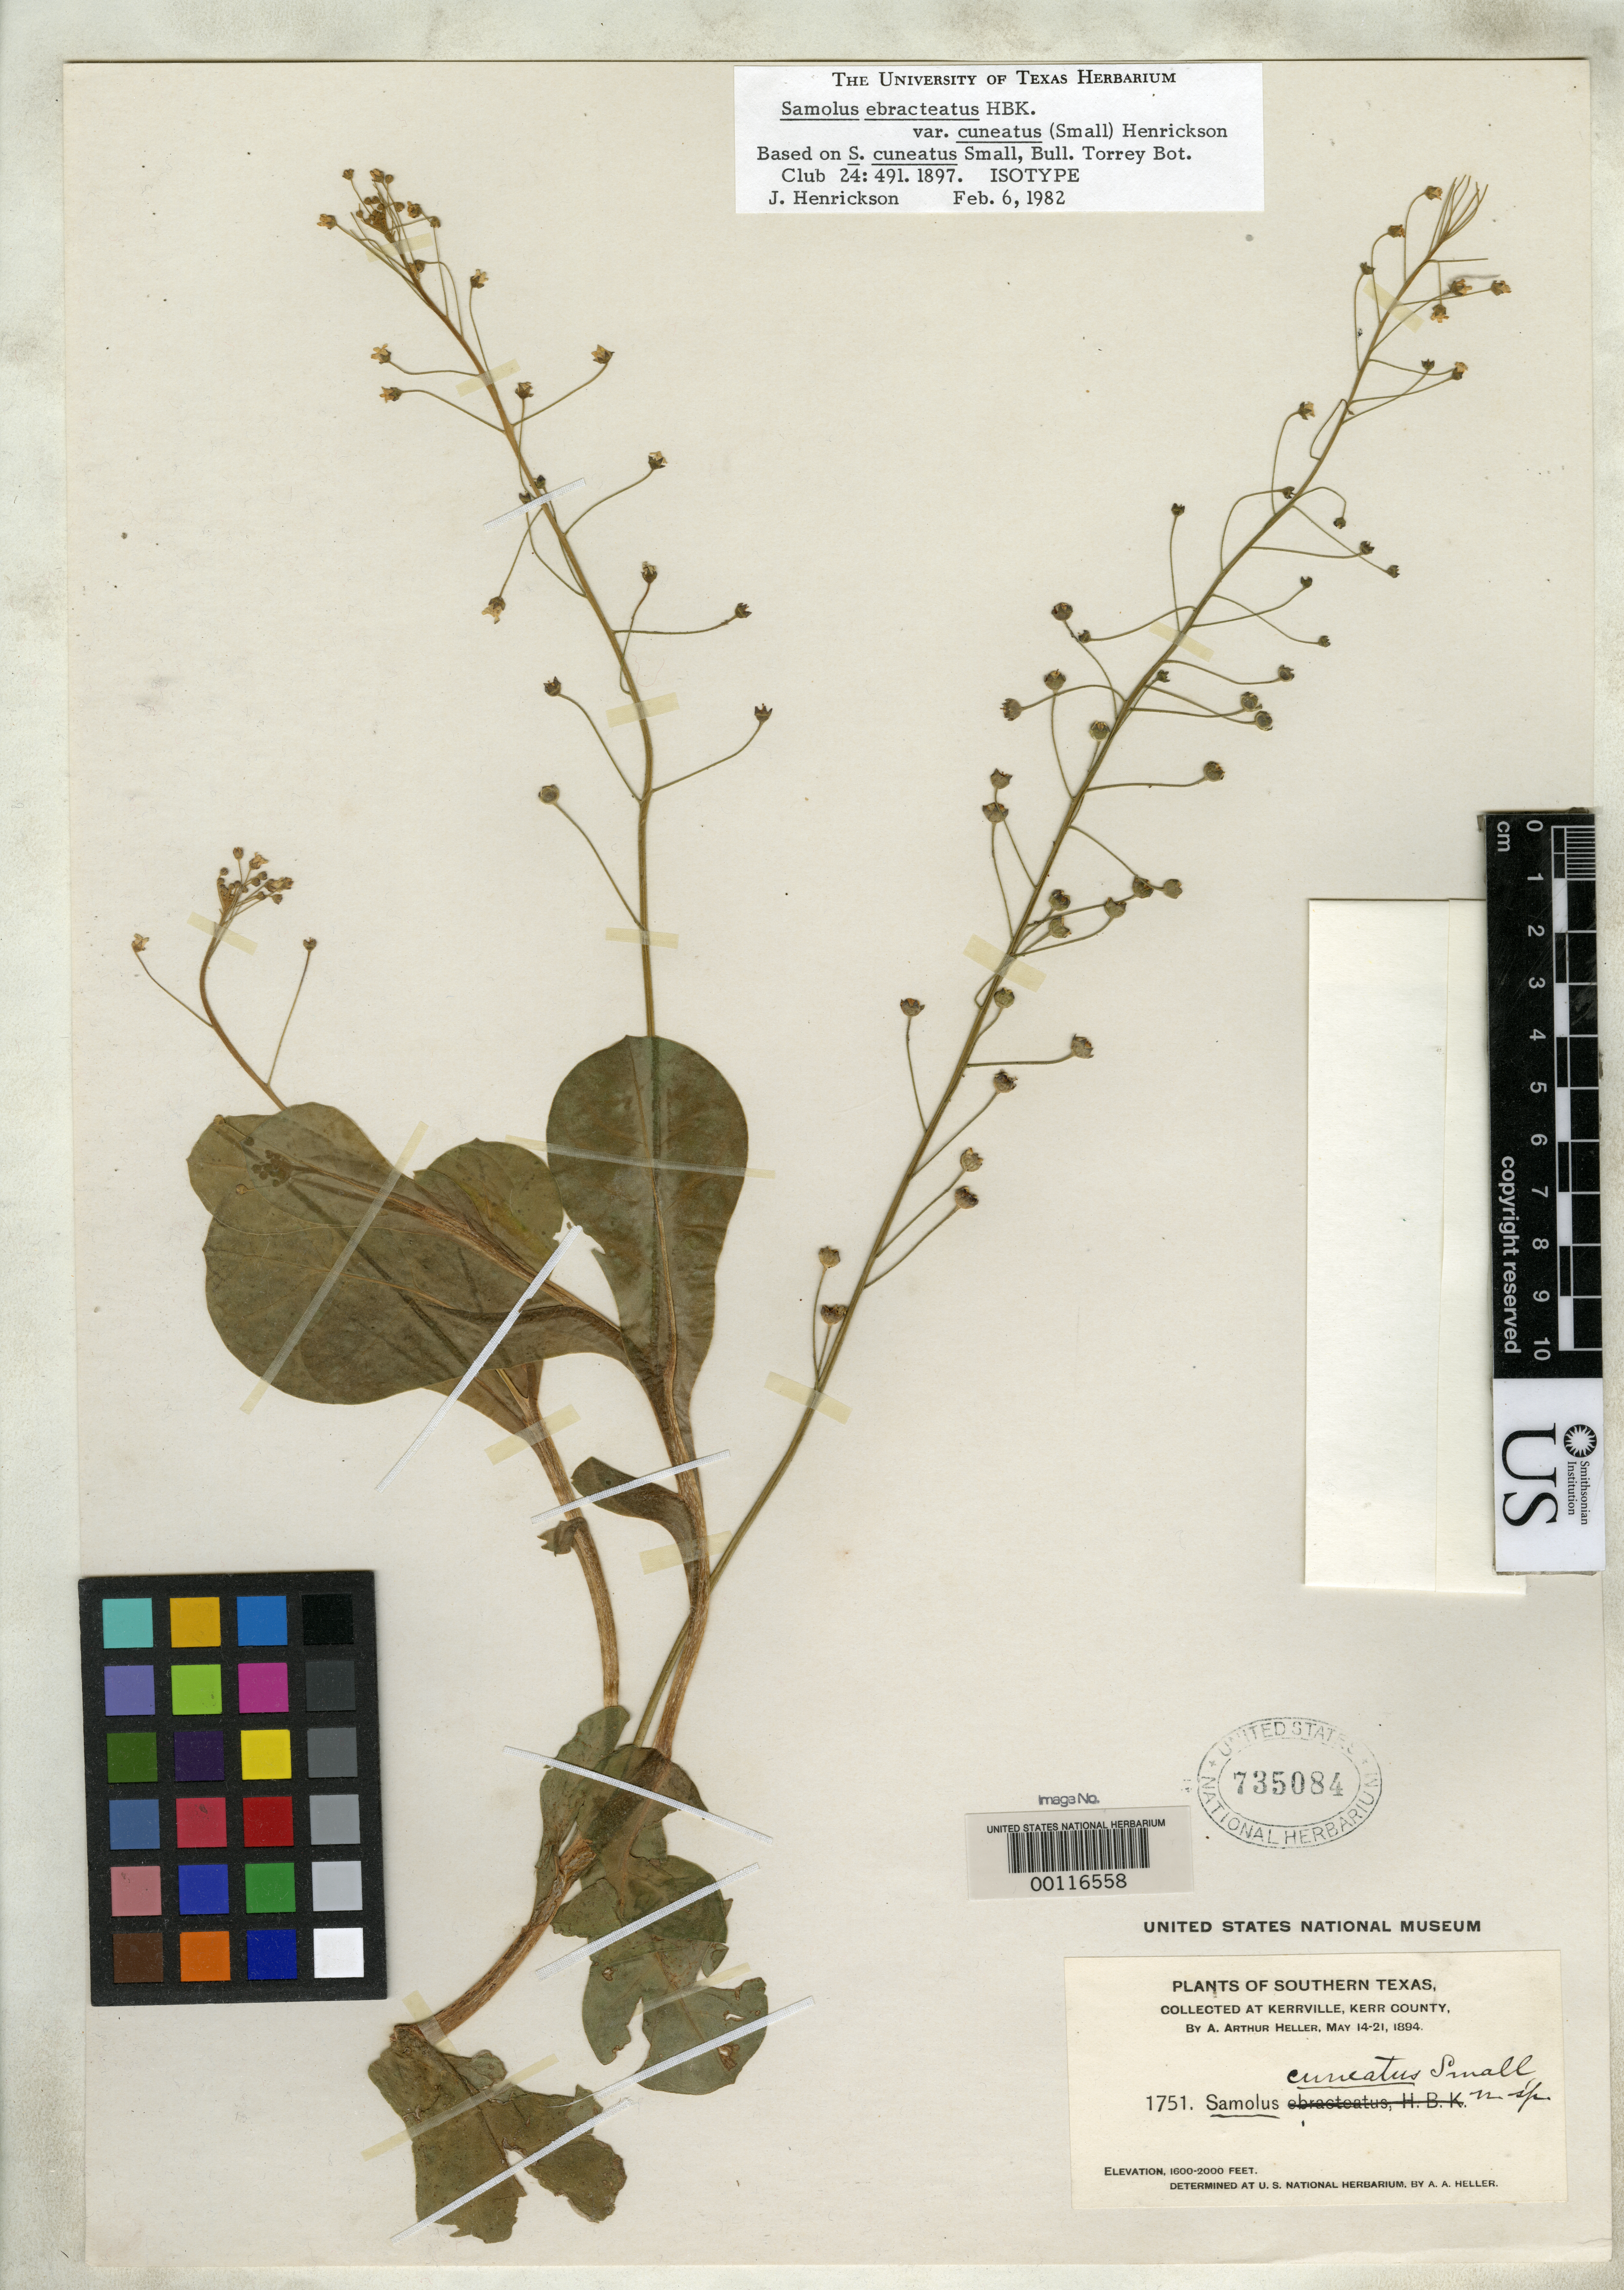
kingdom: Plantae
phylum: Tracheophyta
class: Magnoliopsida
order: Ericales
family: Primulaceae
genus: Samolus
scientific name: Samolus cuneatus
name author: Small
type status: Isotype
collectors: A. A. Heller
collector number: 1751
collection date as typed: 14 May 1894 to 21 May 1894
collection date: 1894-05-14/1894-05-21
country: United States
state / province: Texas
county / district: Kerr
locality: Kerrville.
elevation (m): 549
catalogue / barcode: US 735084